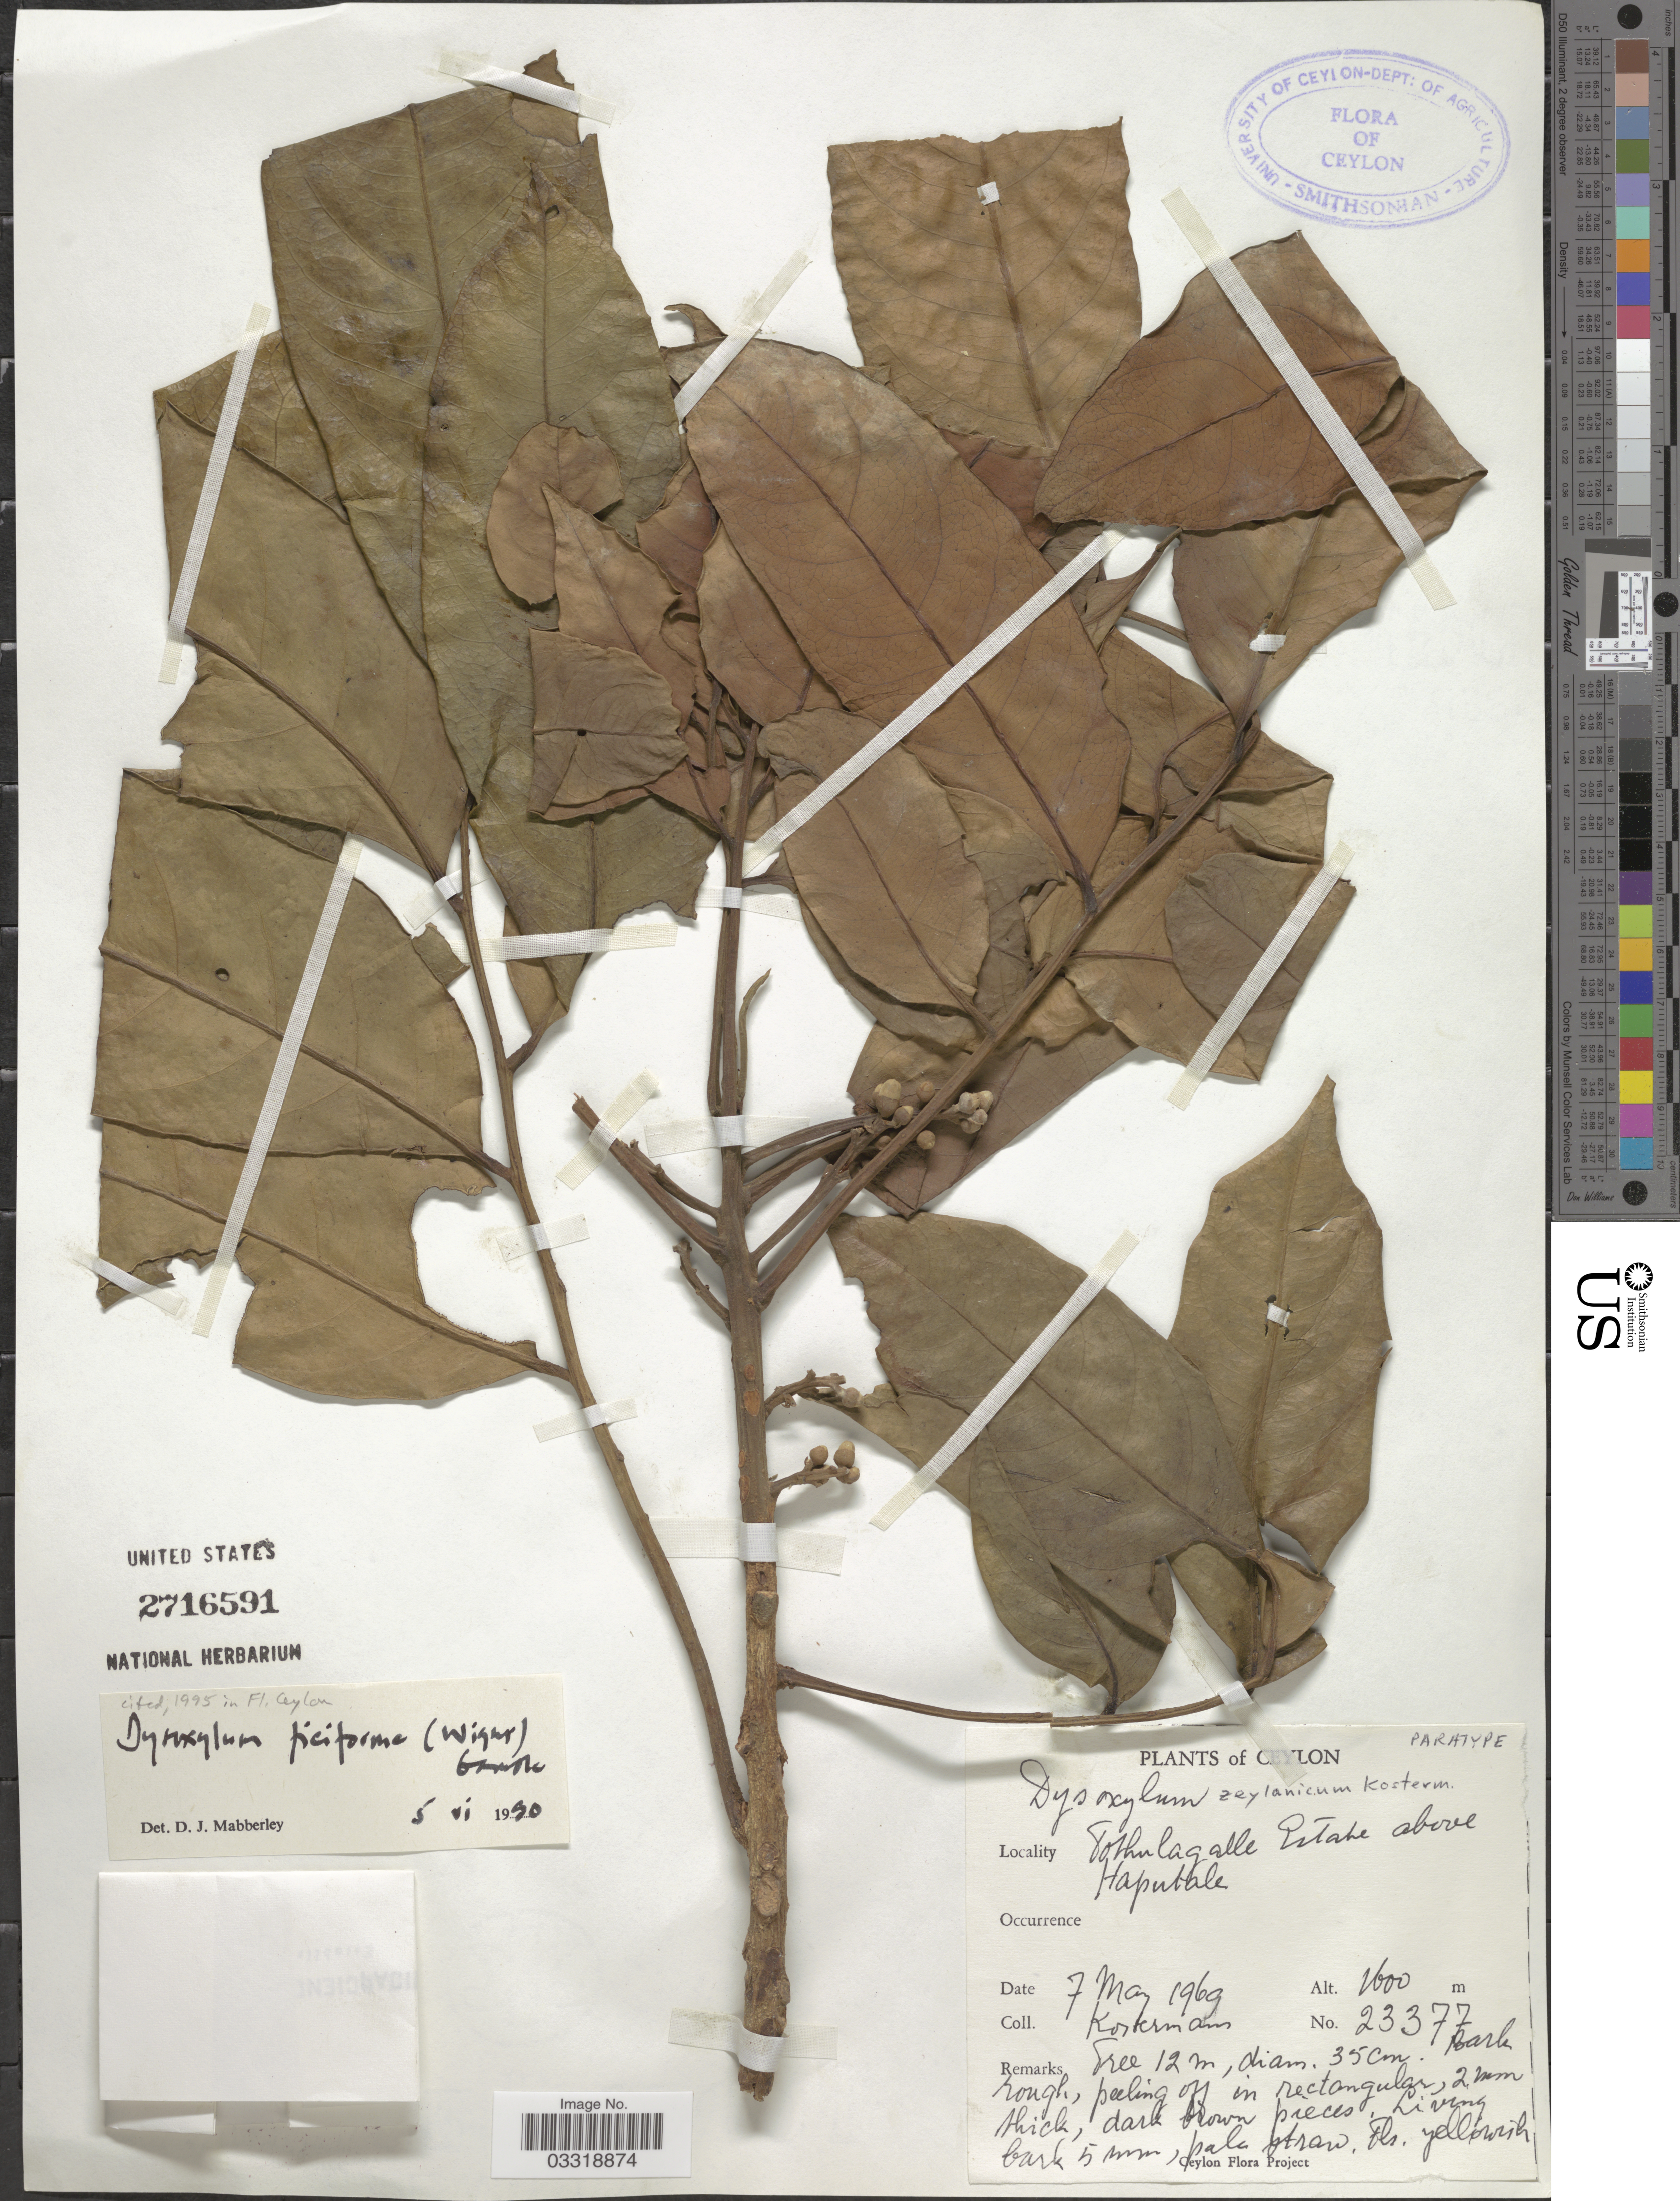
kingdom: Plantae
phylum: Tracheophyta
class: Magnoliopsida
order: Sapindales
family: Meliaceae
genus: Dysoxylum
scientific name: Dysoxylum gotadhora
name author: (Buch.-Ham.) Mabb.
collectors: Kostermans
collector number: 23377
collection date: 1969-05-07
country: Sri Lanka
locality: Ceylon. Tothulagalle Estate above Haputale.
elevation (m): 1600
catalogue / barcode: US 2716591